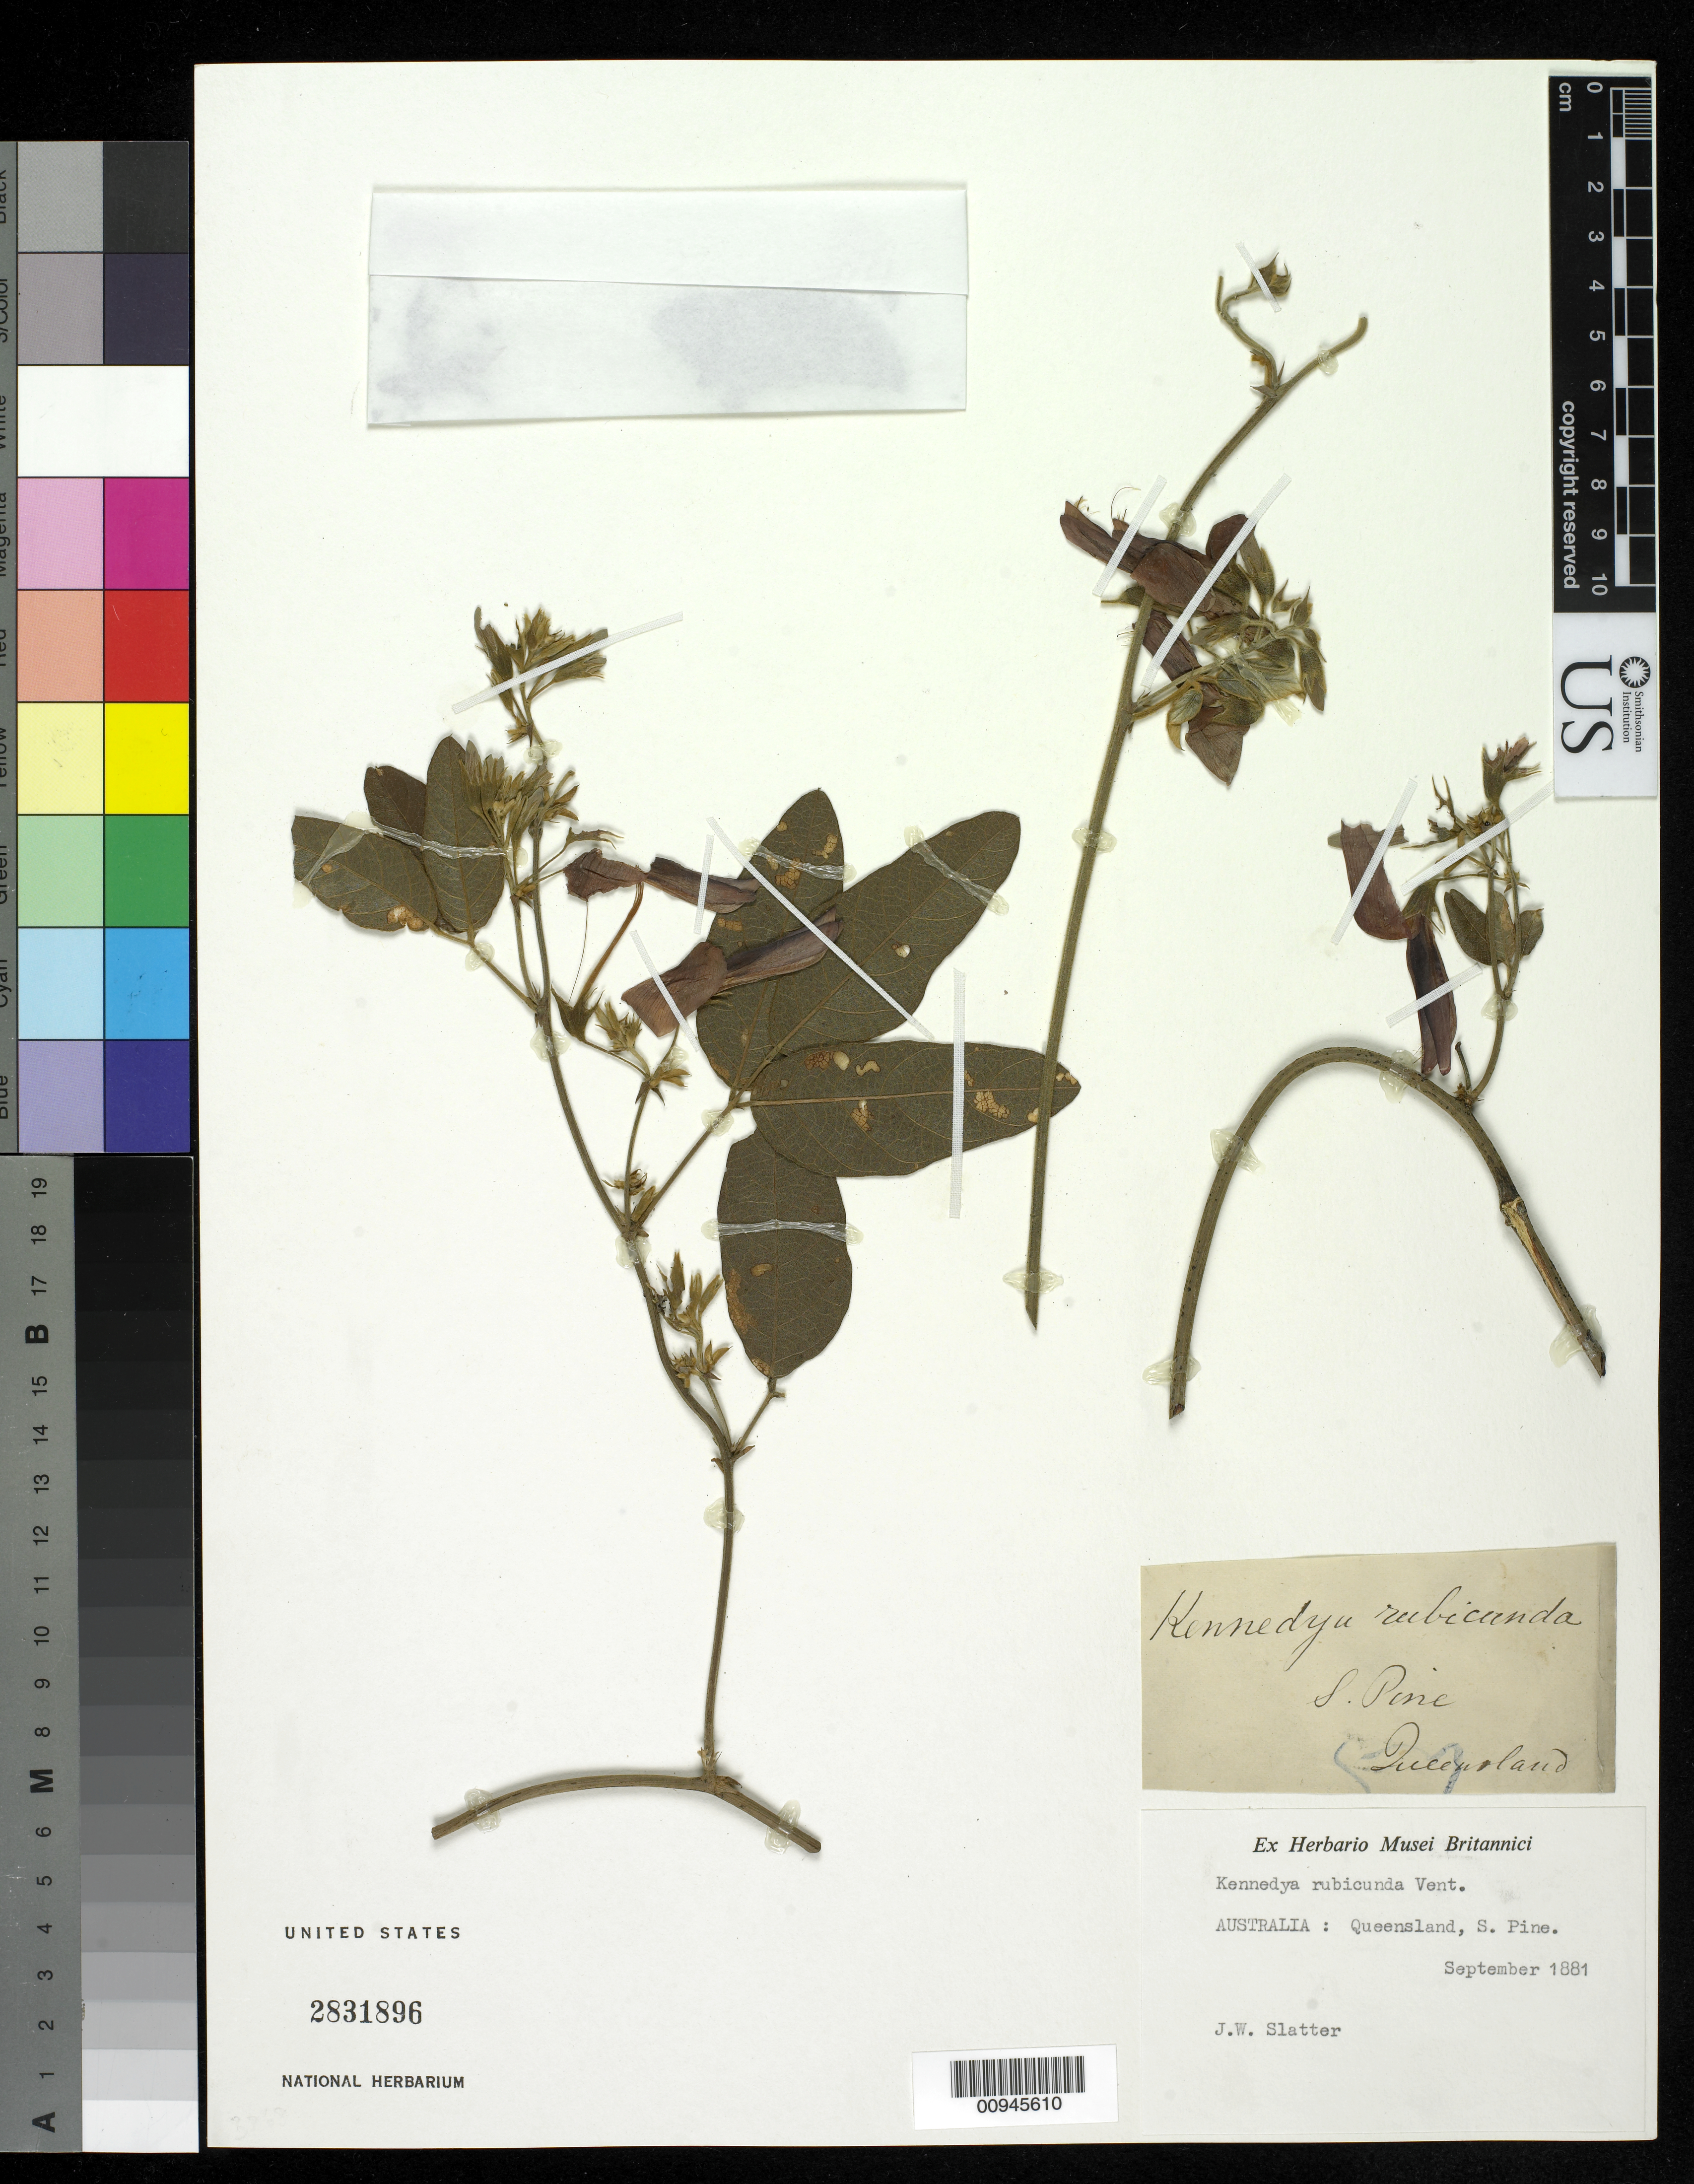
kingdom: Plantae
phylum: Tracheophyta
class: Magnoliopsida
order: Fabales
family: Fabaceae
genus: Kennedia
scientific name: Kennedia rubicunda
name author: Vent.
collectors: J. Slatter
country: Australia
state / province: Queensland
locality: S. Pine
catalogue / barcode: US 2831896